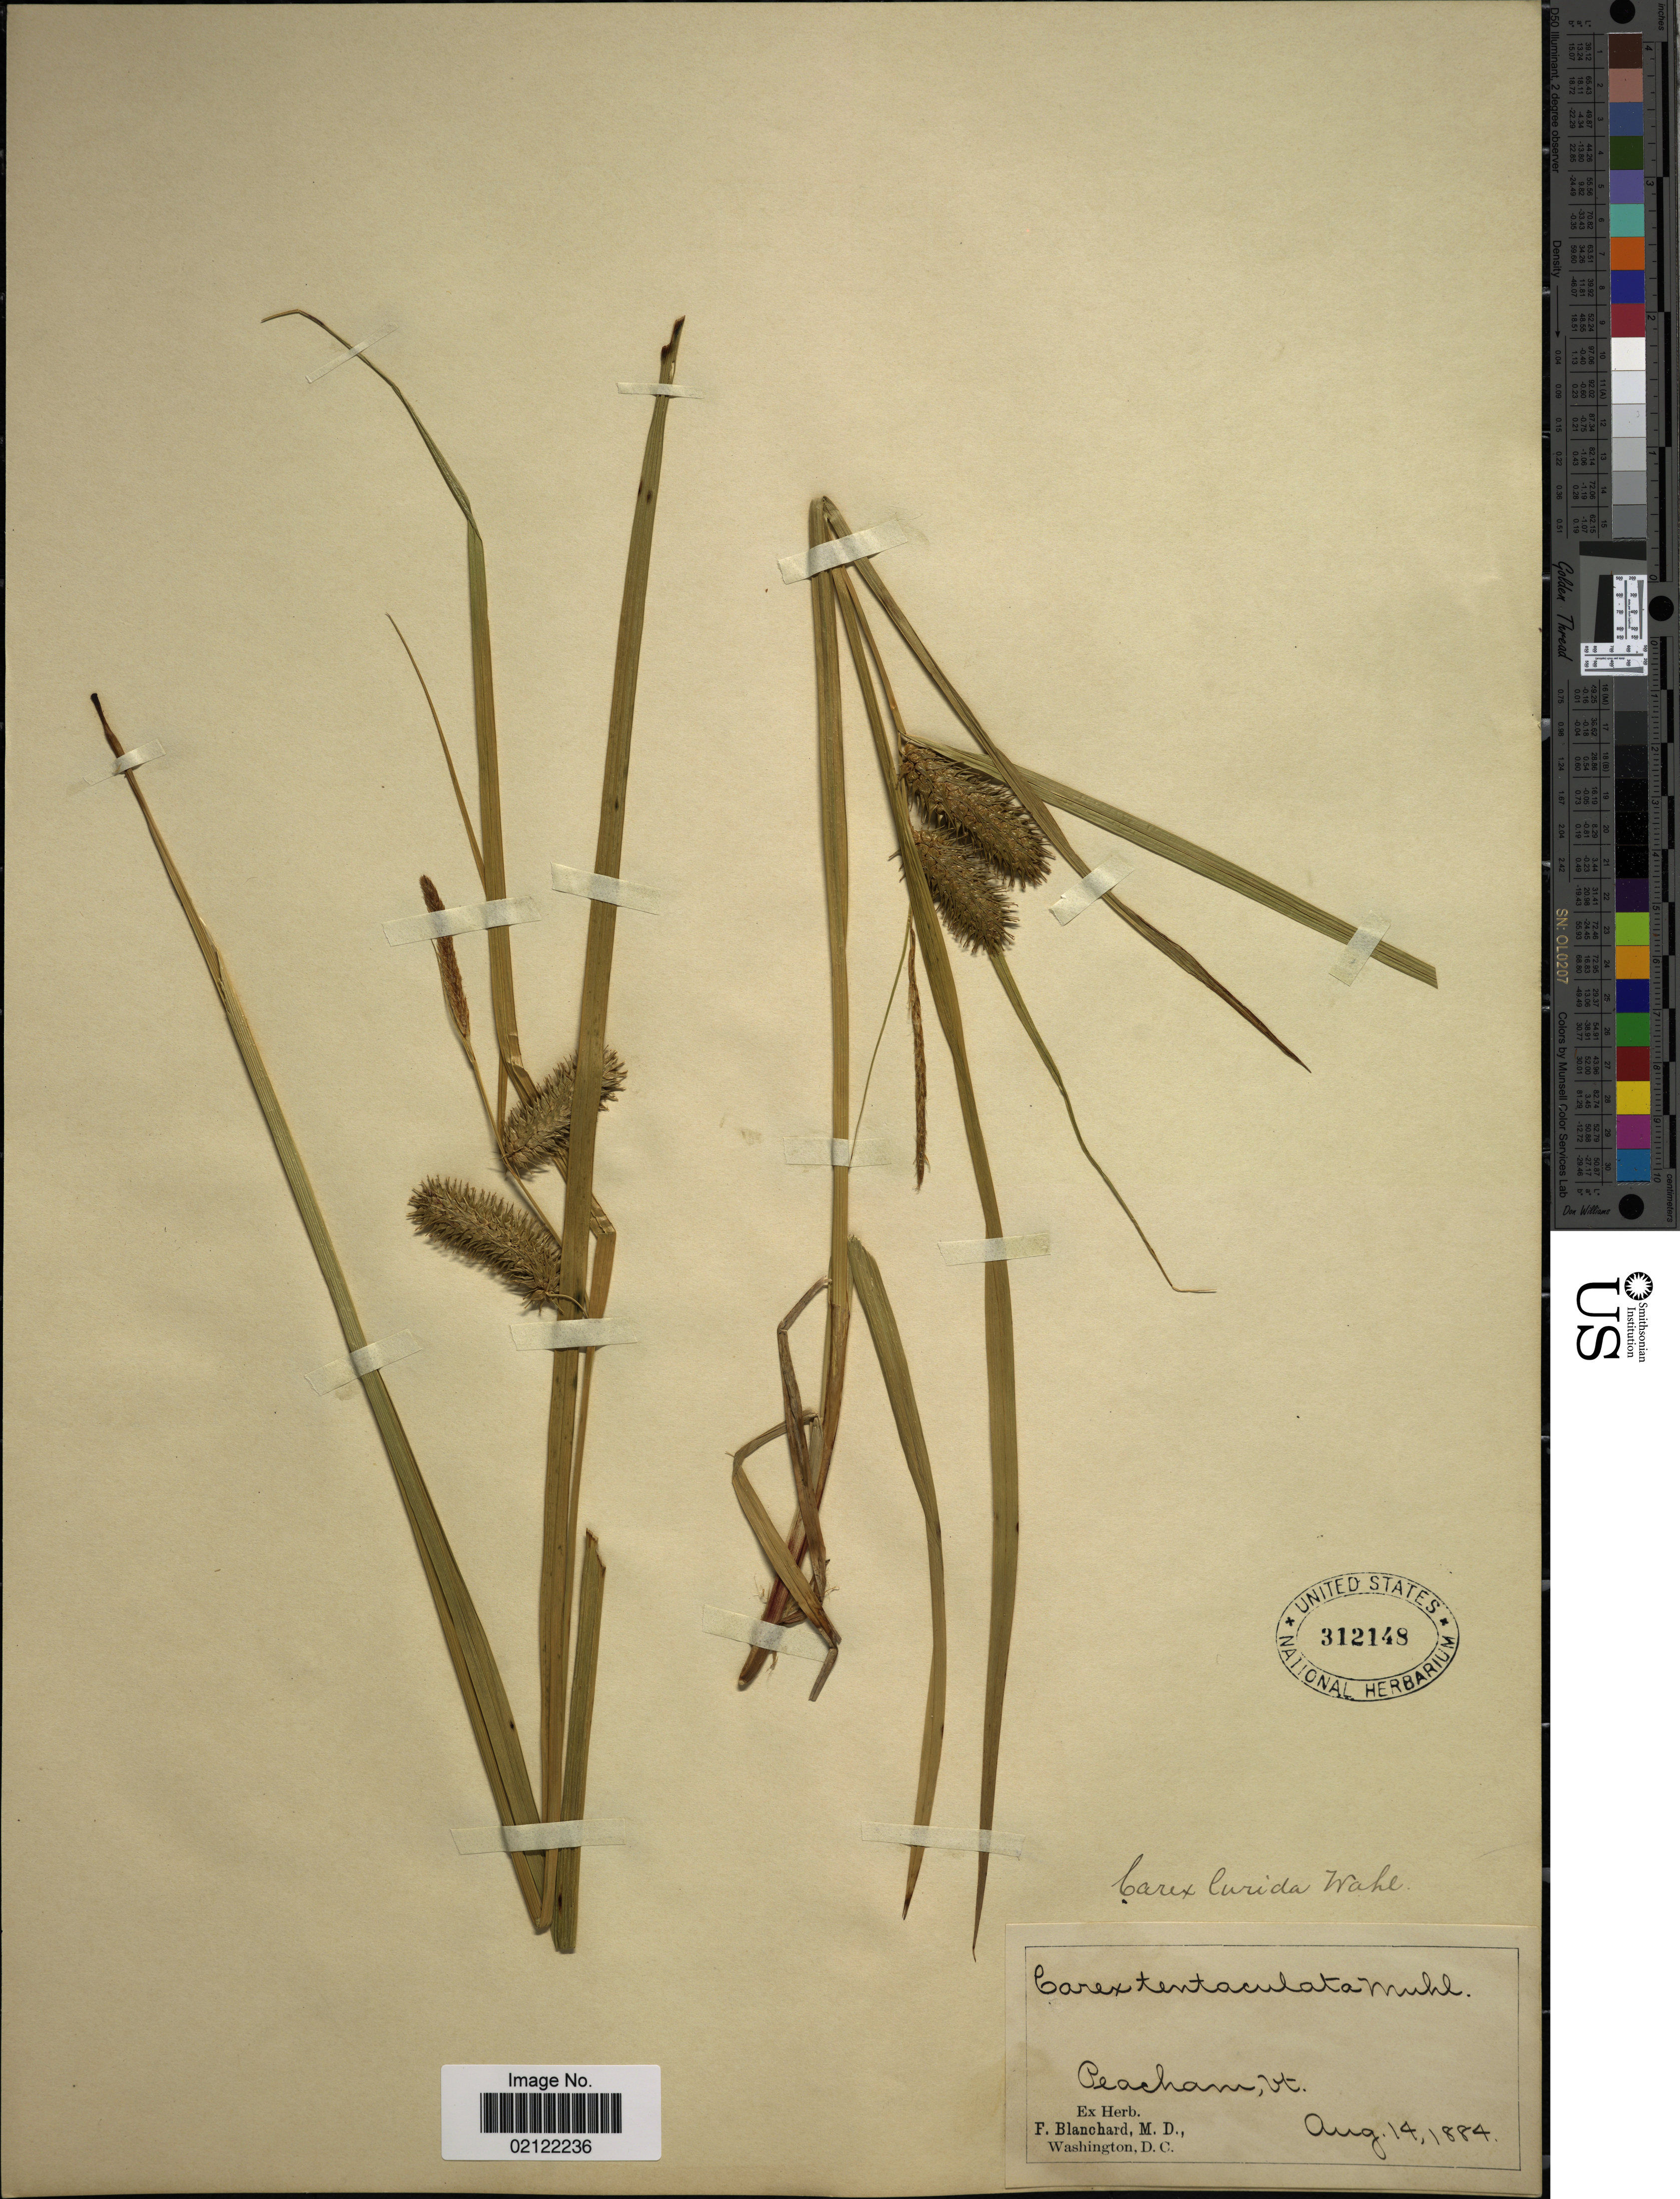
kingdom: Plantae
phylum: Tracheophyta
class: Liliopsida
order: Poales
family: Cyperaceae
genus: Carex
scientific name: Carex lurida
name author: Wahlenb.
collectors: ex herb. F. Blanchard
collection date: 1884-08-14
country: United States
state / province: Vermont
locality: Peacham, Vt.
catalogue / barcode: US 312148